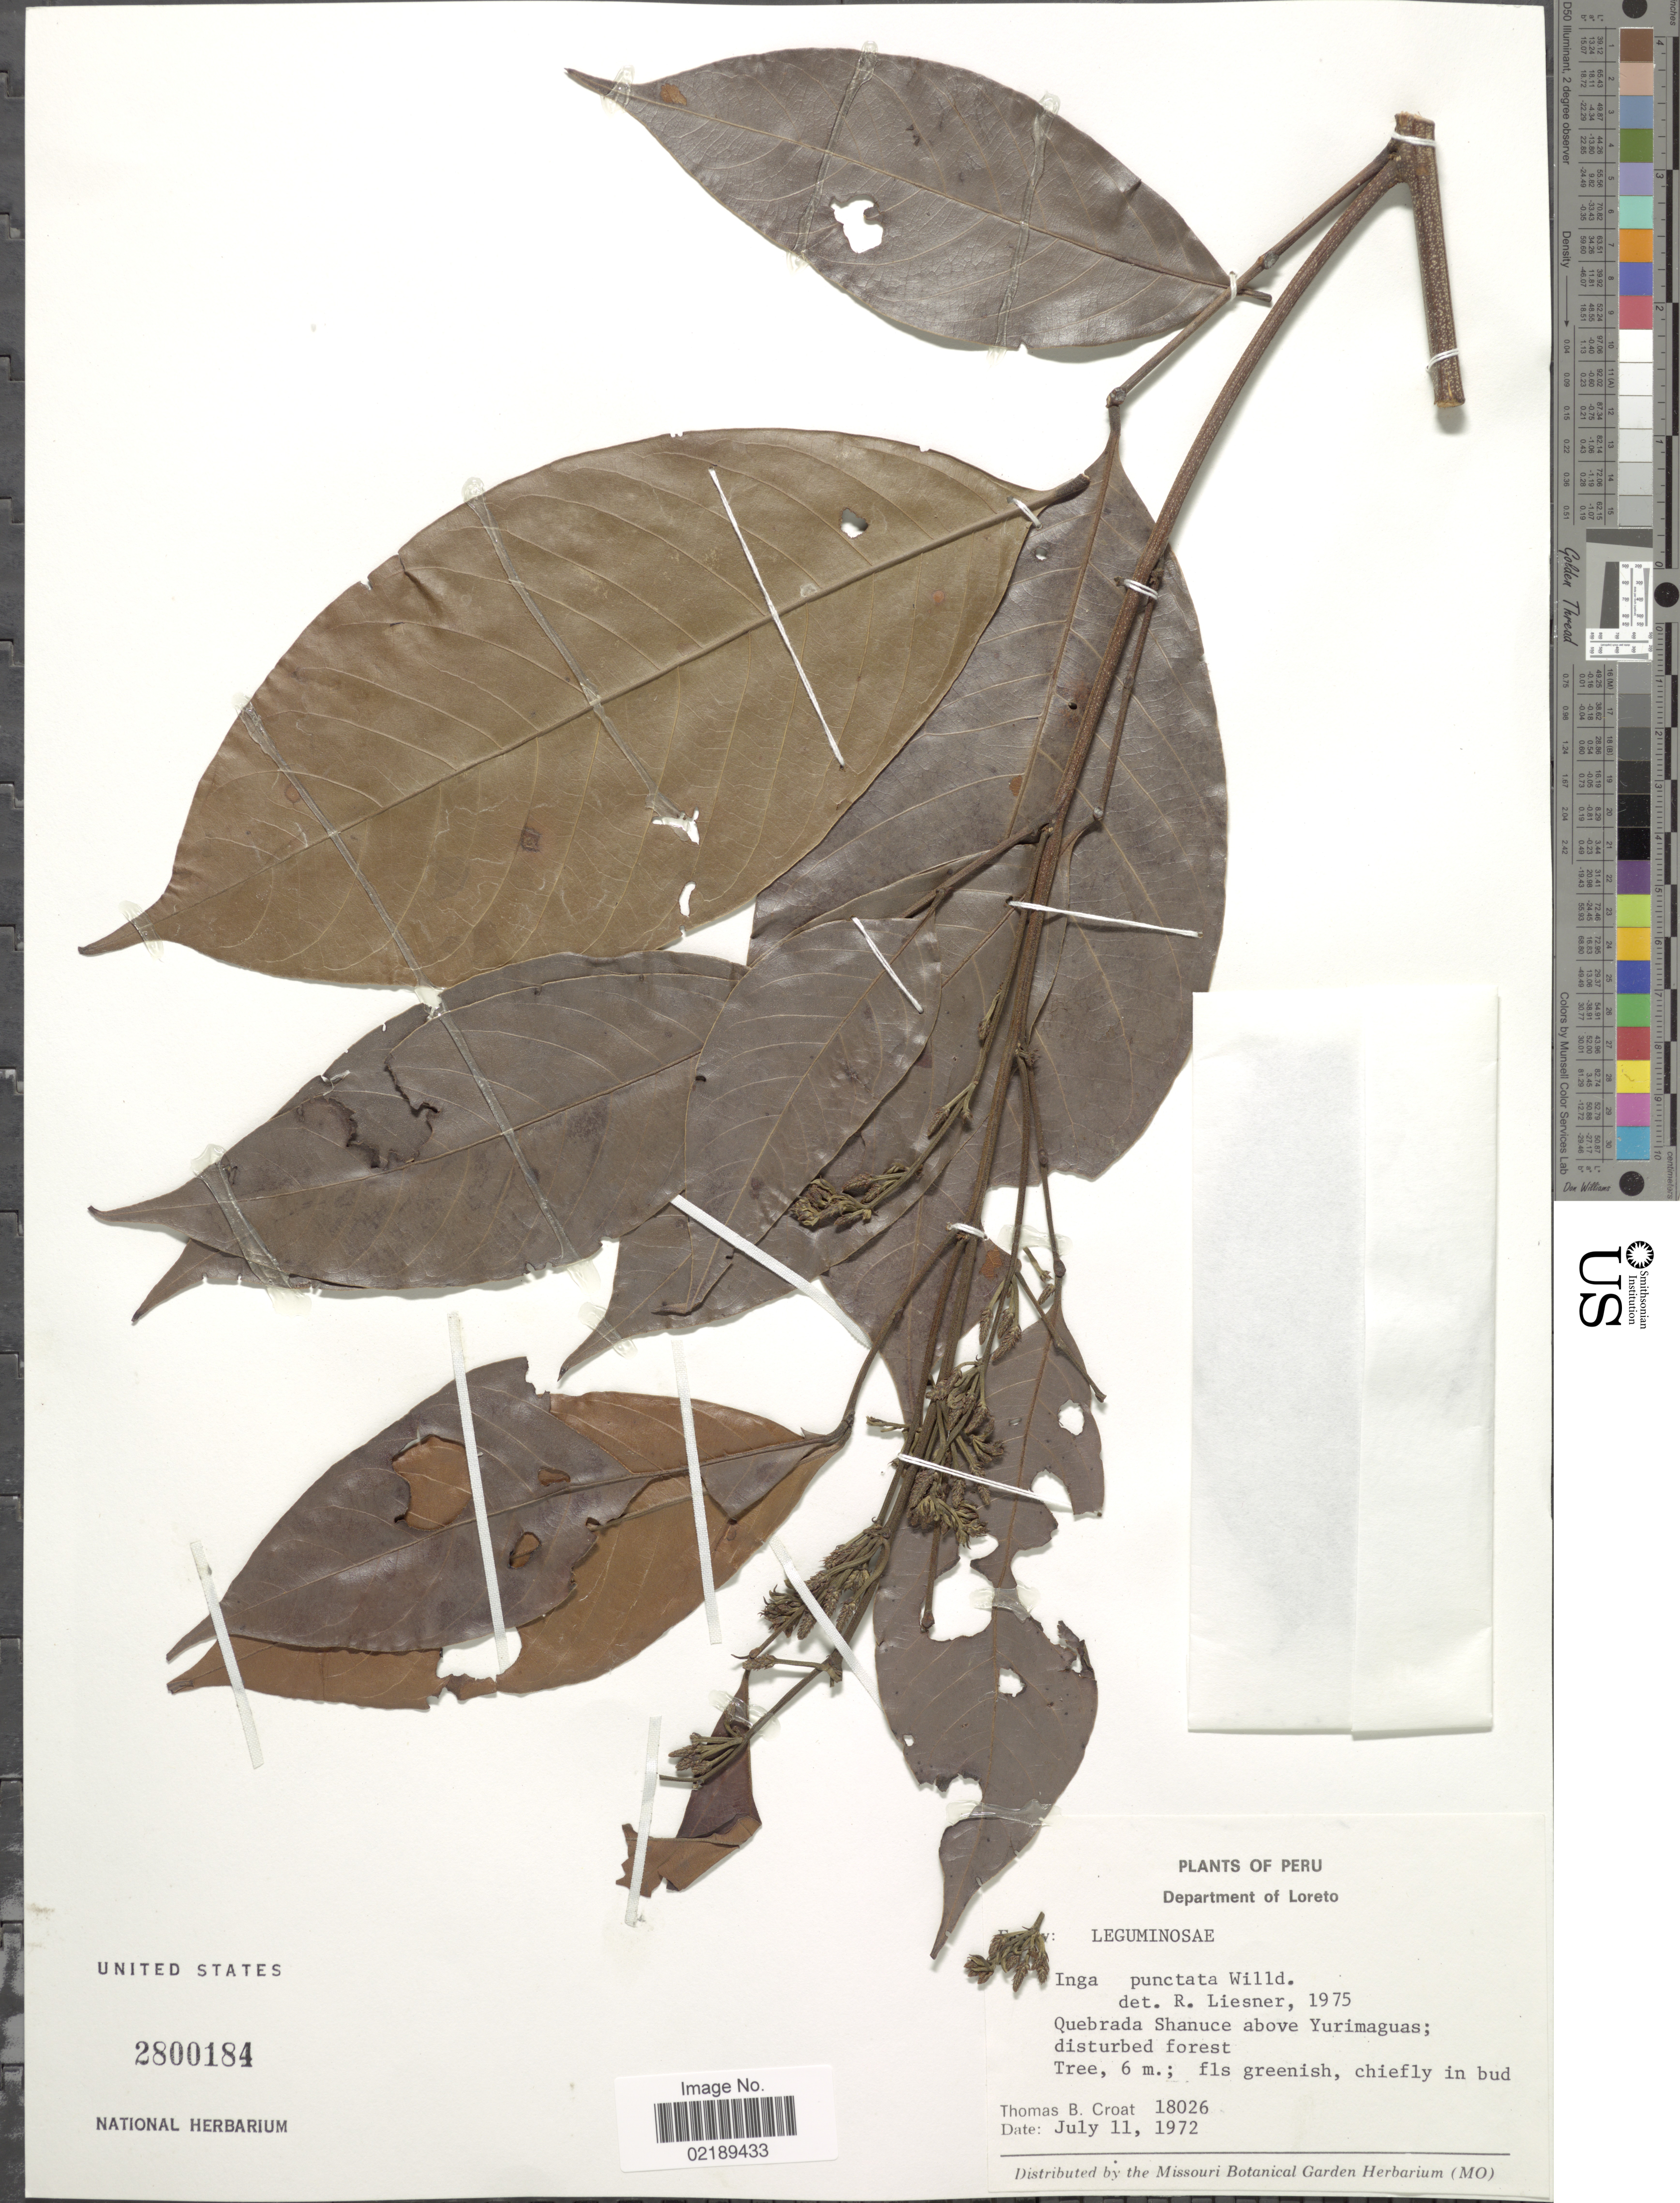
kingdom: Plantae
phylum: Tracheophyta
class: Magnoliopsida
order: Fabales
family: Fabaceae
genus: Inga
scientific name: Inga punctata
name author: Willd.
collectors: T. B. Croat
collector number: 18026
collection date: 1972-07-11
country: Peru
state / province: Loreto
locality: Quebrada Shanuce above Yurimaguas.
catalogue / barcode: US 2800184